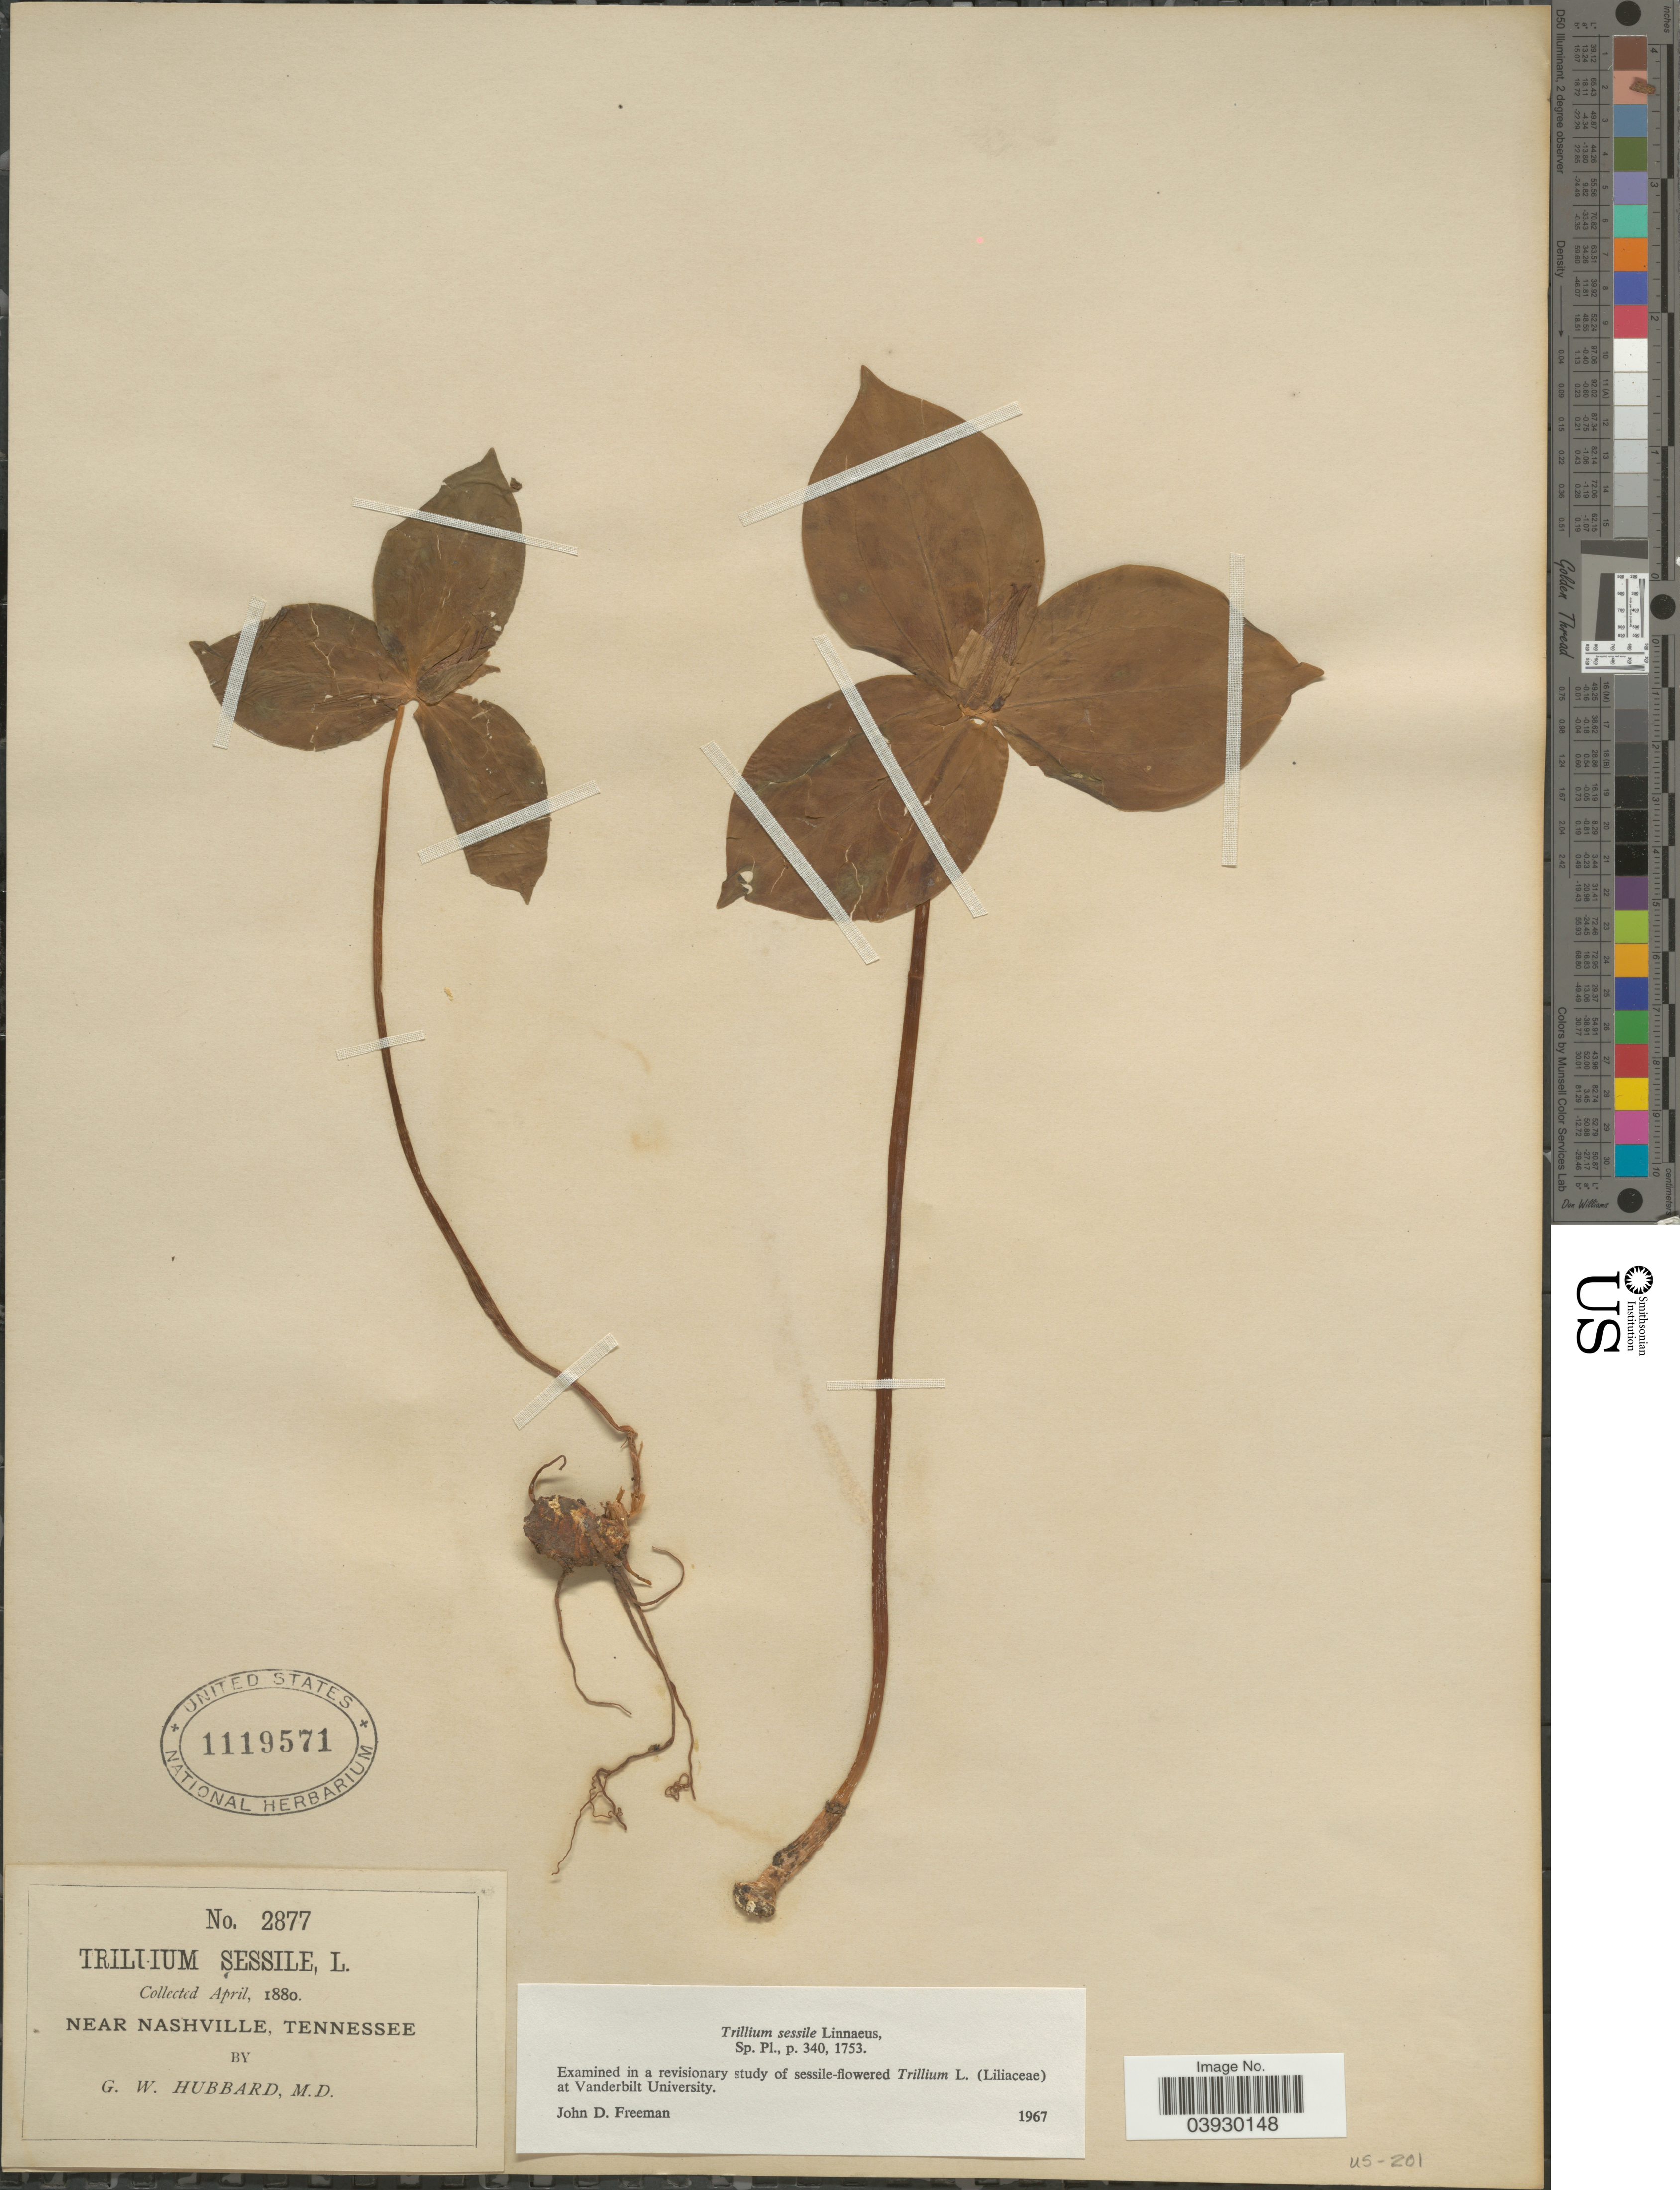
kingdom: Plantae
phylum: Tracheophyta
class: Liliopsida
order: Liliales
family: Melanthiaceae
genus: Trillium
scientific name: Trillium sessile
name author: L.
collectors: G. W. Hubbard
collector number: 2877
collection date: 1880-04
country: United States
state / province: Tennessee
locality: Near Nashville.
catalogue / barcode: US 1119571